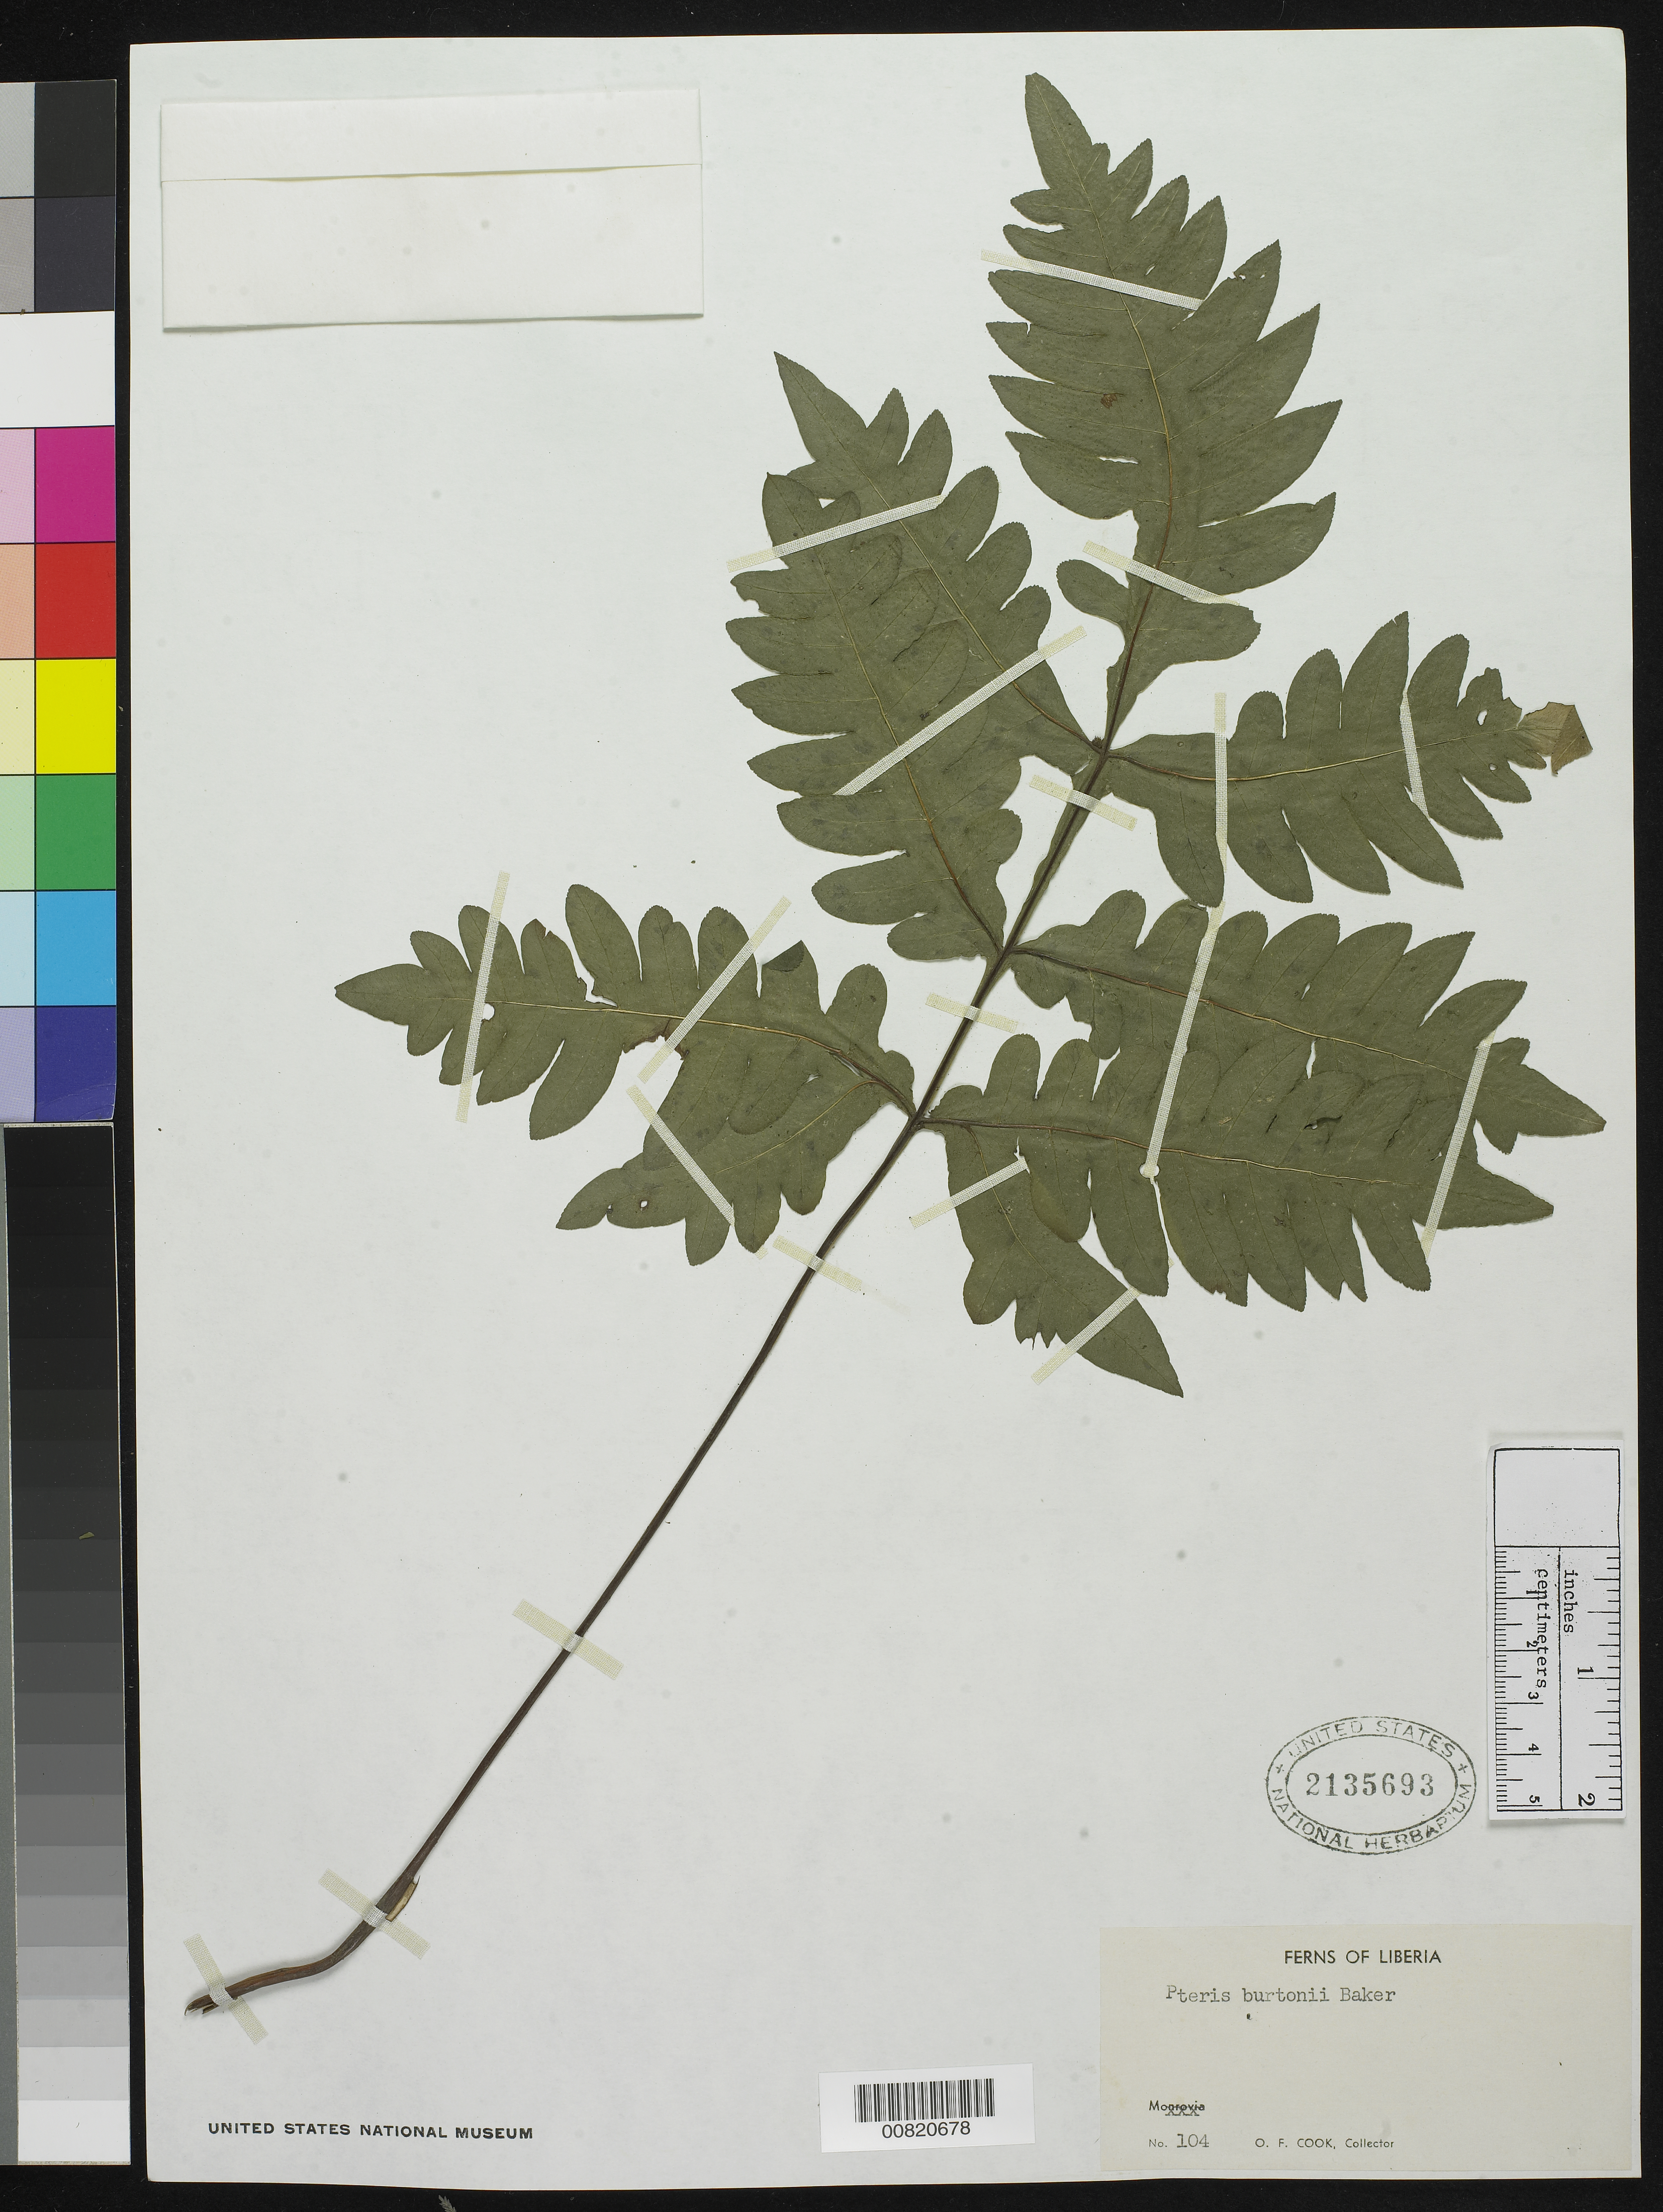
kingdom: Plantae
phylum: Tracheophyta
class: Polypodiopsida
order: Polypodiales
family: Pteridaceae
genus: Pteris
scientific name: Pteris burtonii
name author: Baker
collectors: O. F. Cook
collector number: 104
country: Liberia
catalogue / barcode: US 2135693